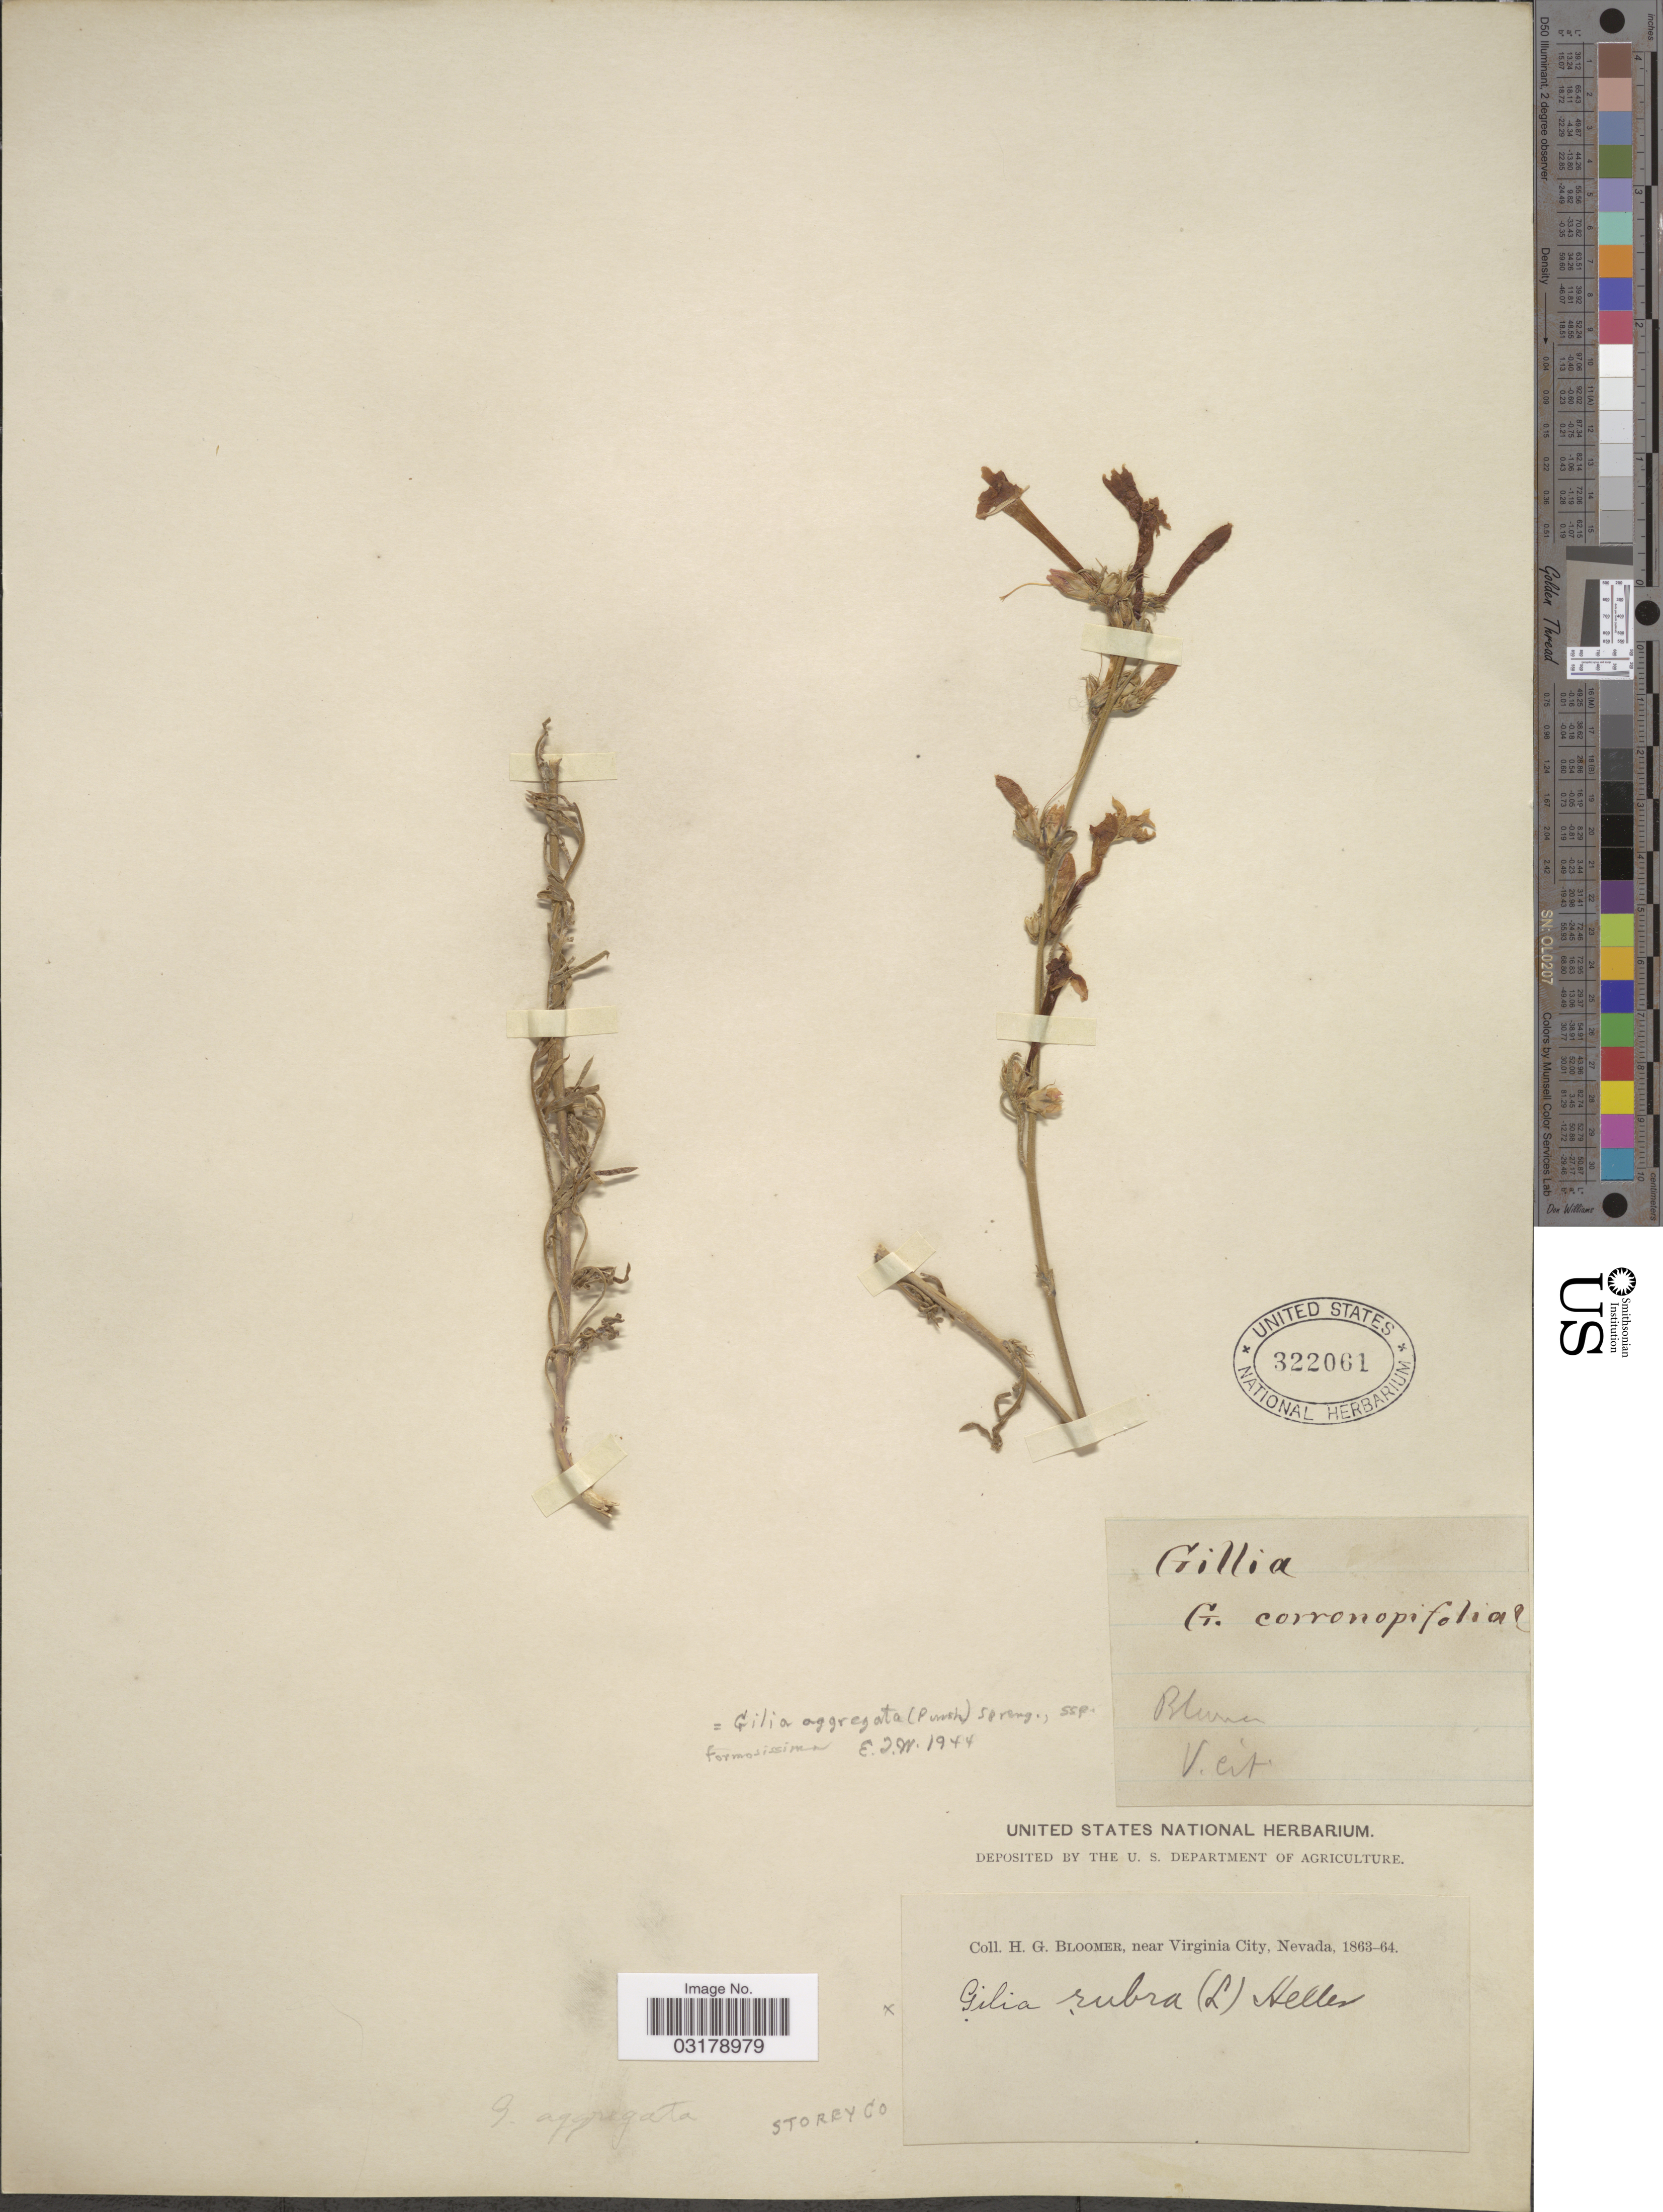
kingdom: Plantae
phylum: Tracheophyta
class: Magnoliopsida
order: Ericales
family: Polemoniaceae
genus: Ipomopsis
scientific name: Ipomopsis aggregata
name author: (Pursh) V.E. Grant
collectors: H. Bloomer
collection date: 1863/1864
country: United States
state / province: Nevada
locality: Near Virginia City. Storey Co.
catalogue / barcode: US 322061